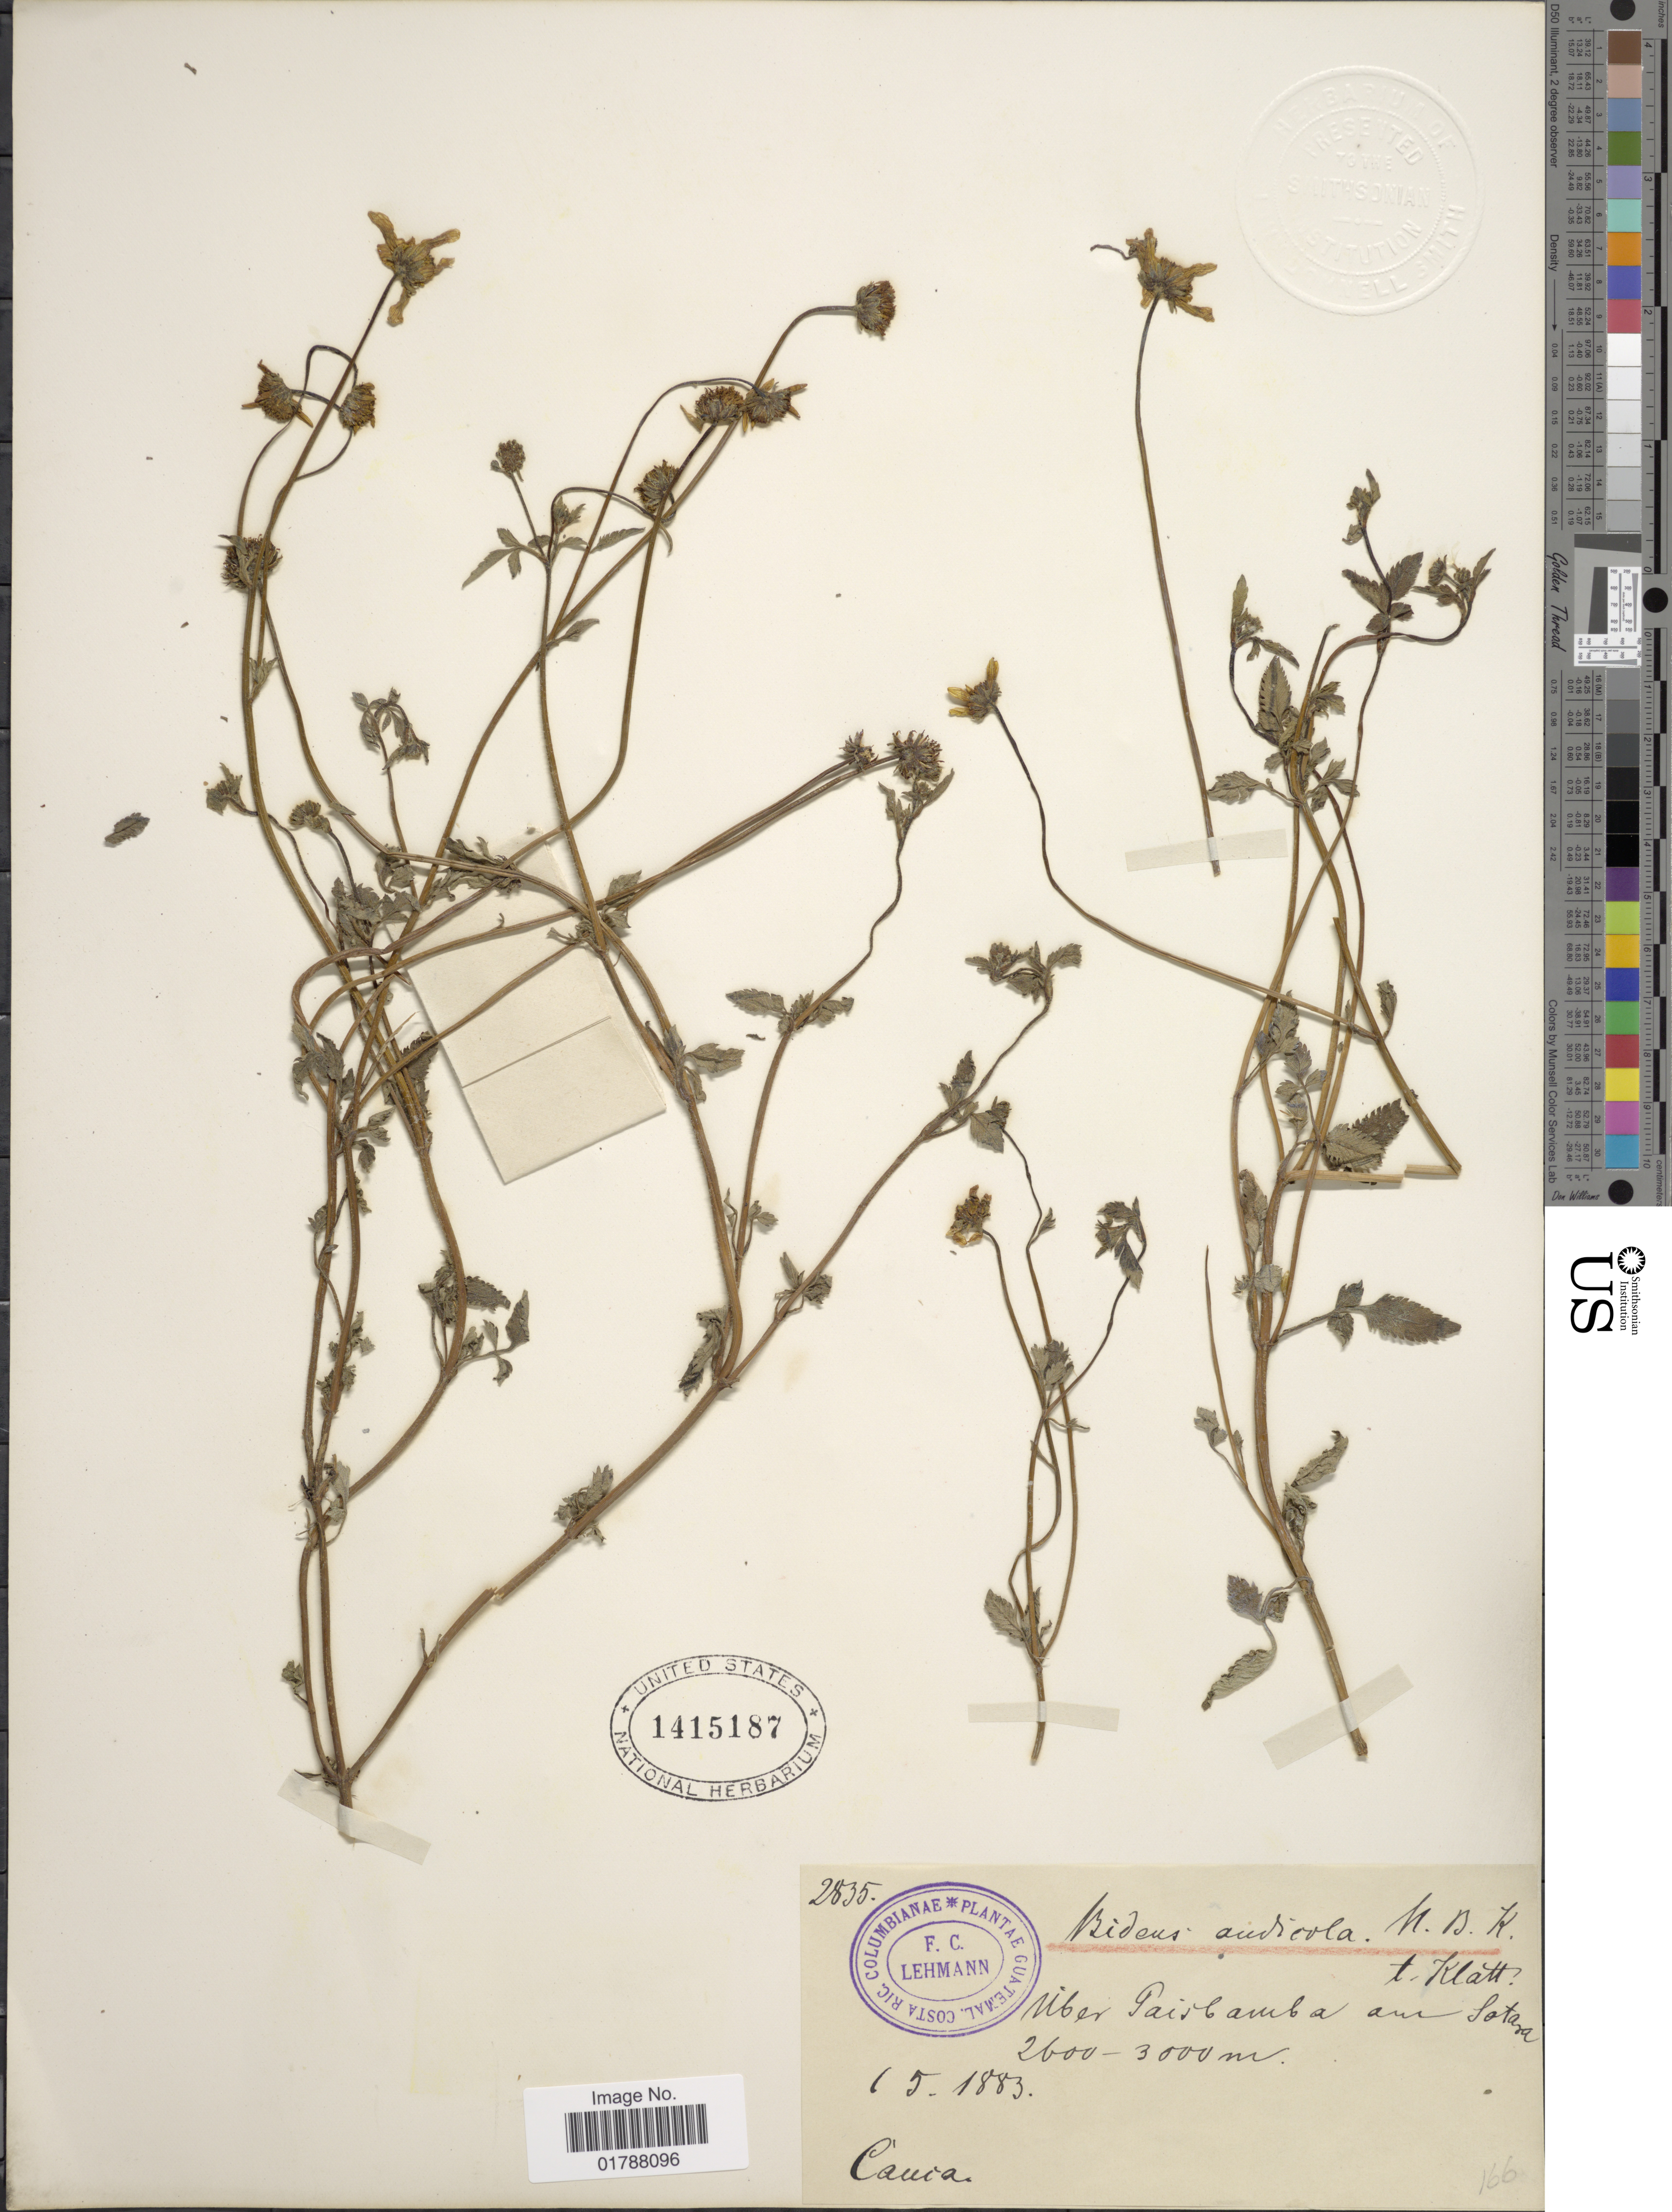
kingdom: Plantae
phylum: Tracheophyta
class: Magnoliopsida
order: Asterales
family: Asteraceae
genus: Bidens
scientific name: Bidens andicola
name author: Kunth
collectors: F. C. Lehmann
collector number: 2835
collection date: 1883-05-01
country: Colombia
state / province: Cauca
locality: Uber Paisbamba am Sotara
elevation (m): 2600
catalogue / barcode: US 1415187